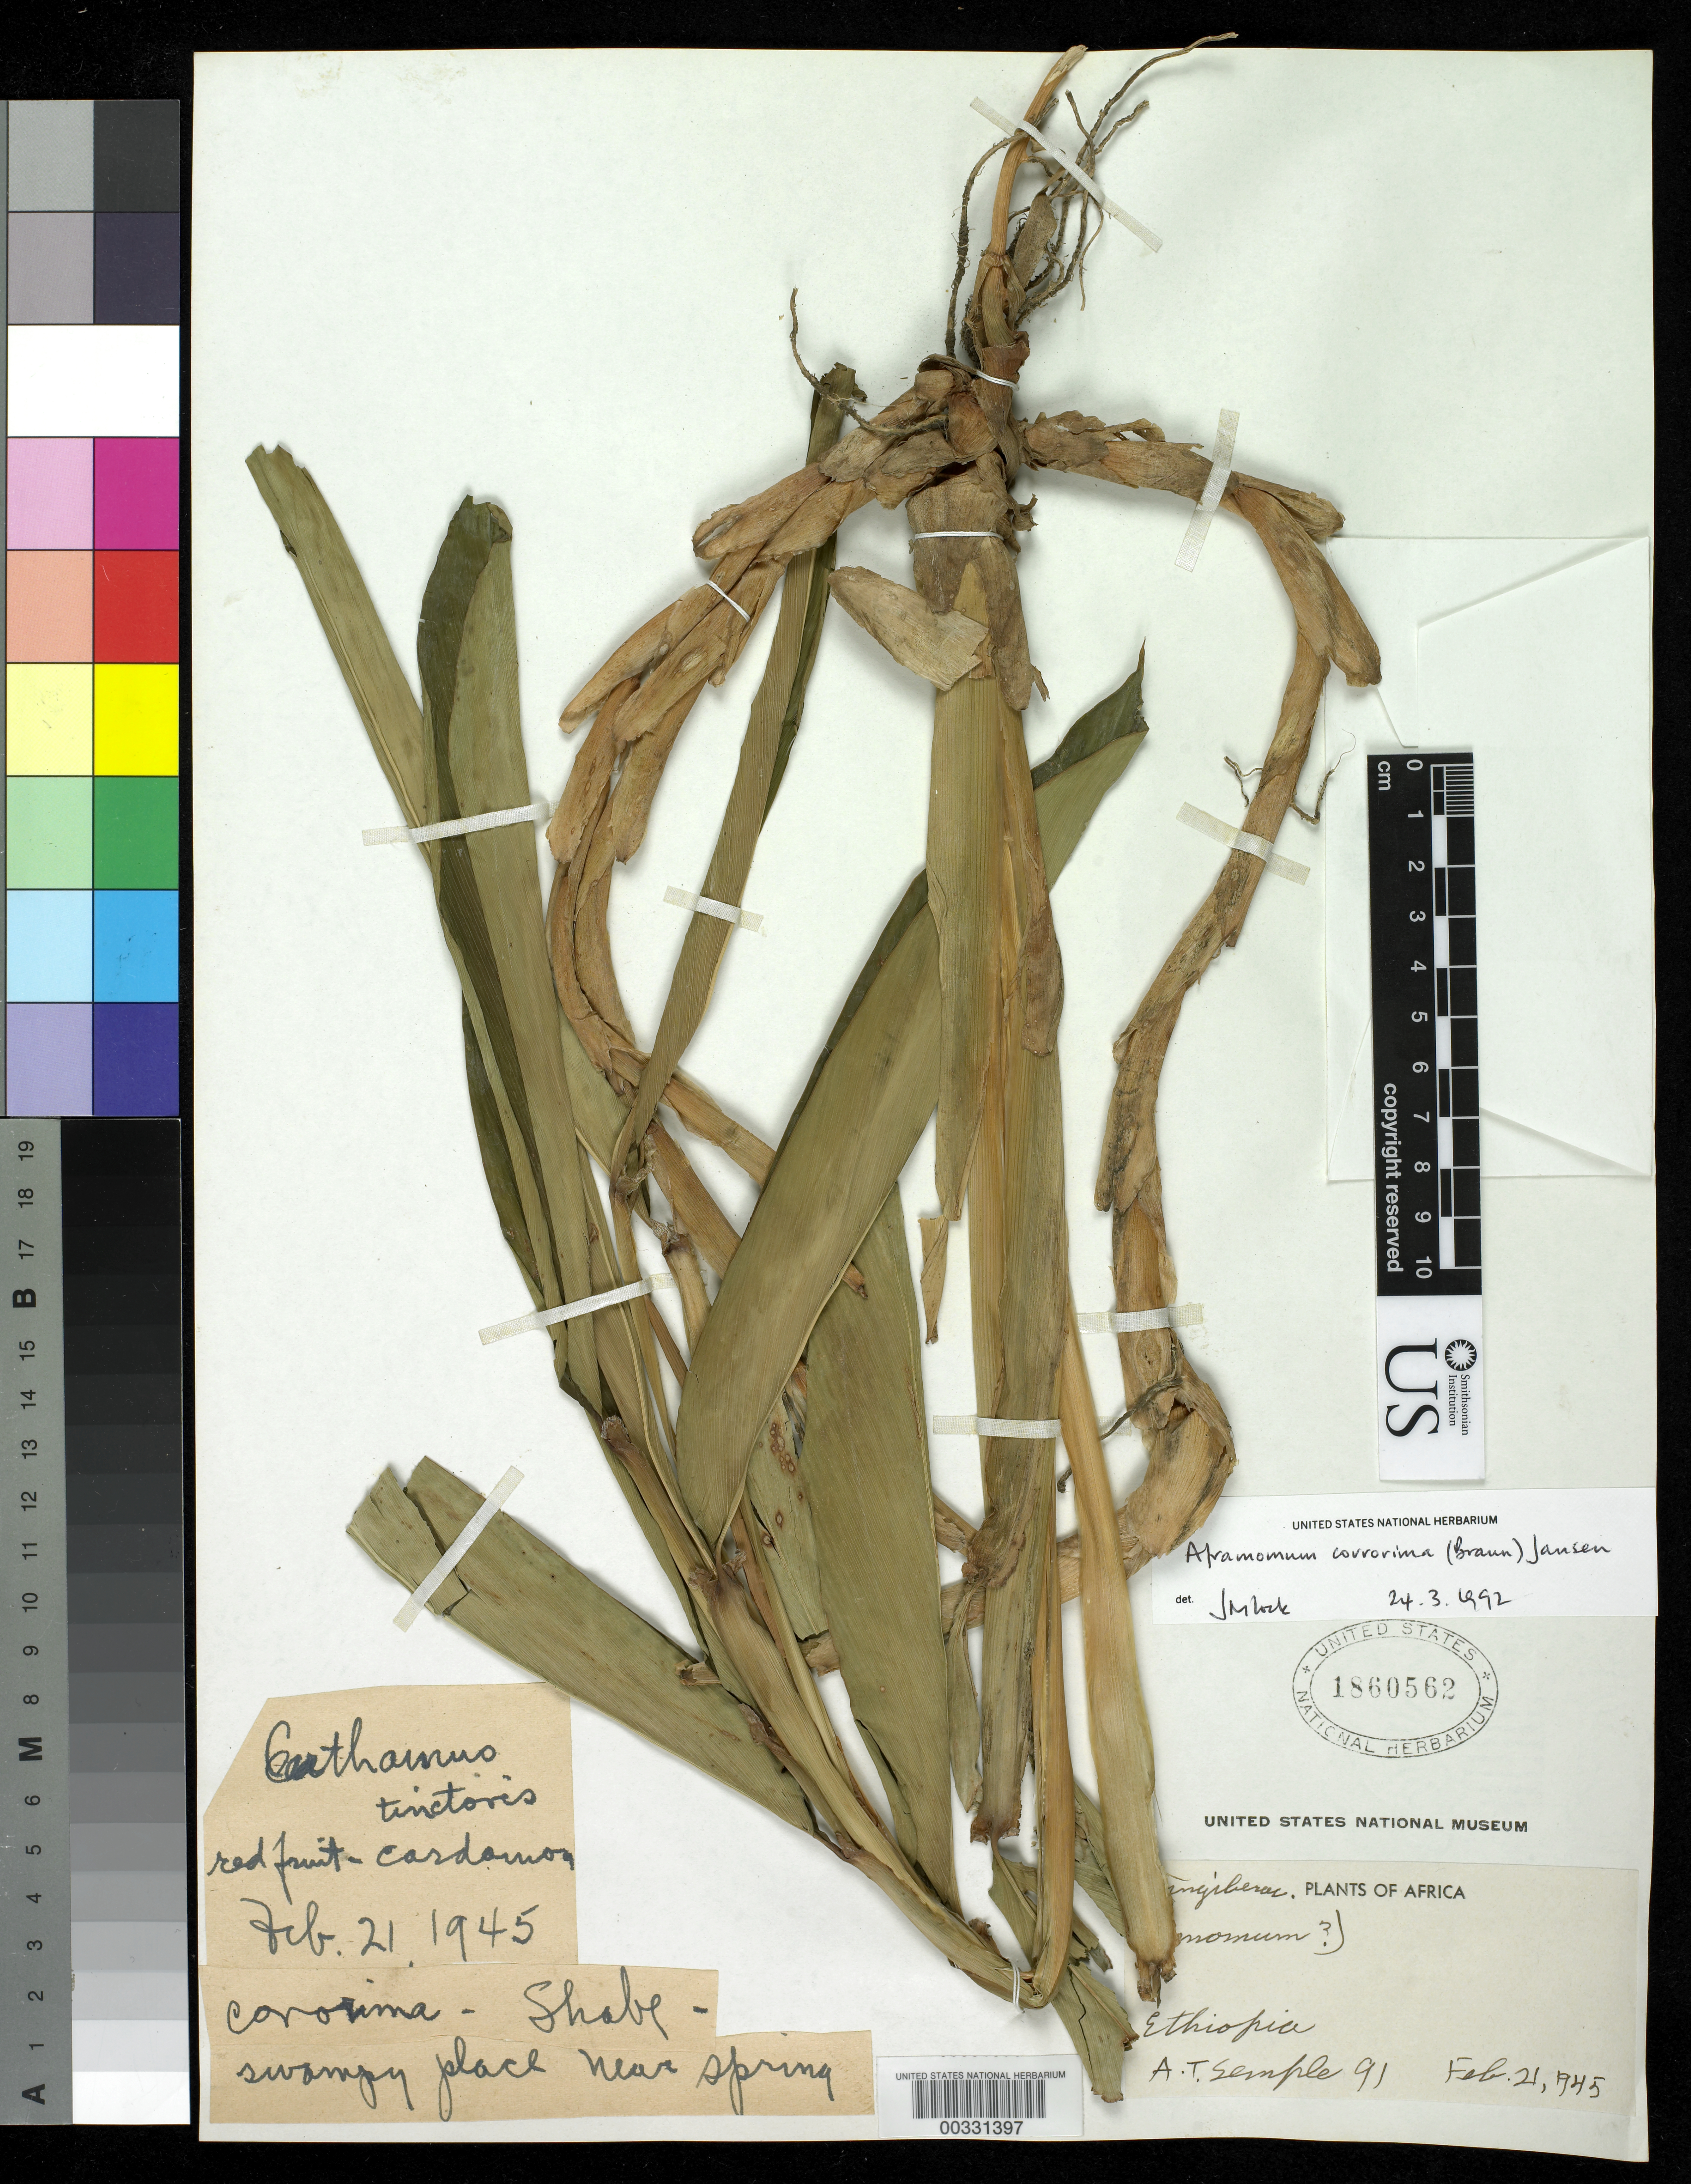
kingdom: Plantae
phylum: Tracheophyta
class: Liliopsida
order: Zingiberales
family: Zingiberaceae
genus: Aframomum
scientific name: Aframomum corrorima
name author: (A. Braun) P.C.M. Jansen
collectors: A. Semple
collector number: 91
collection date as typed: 21 Feb 1945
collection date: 1945-02-21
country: Ethiopia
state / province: South West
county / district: Keffa (?)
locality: Corolima - shabe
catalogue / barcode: US 1860562